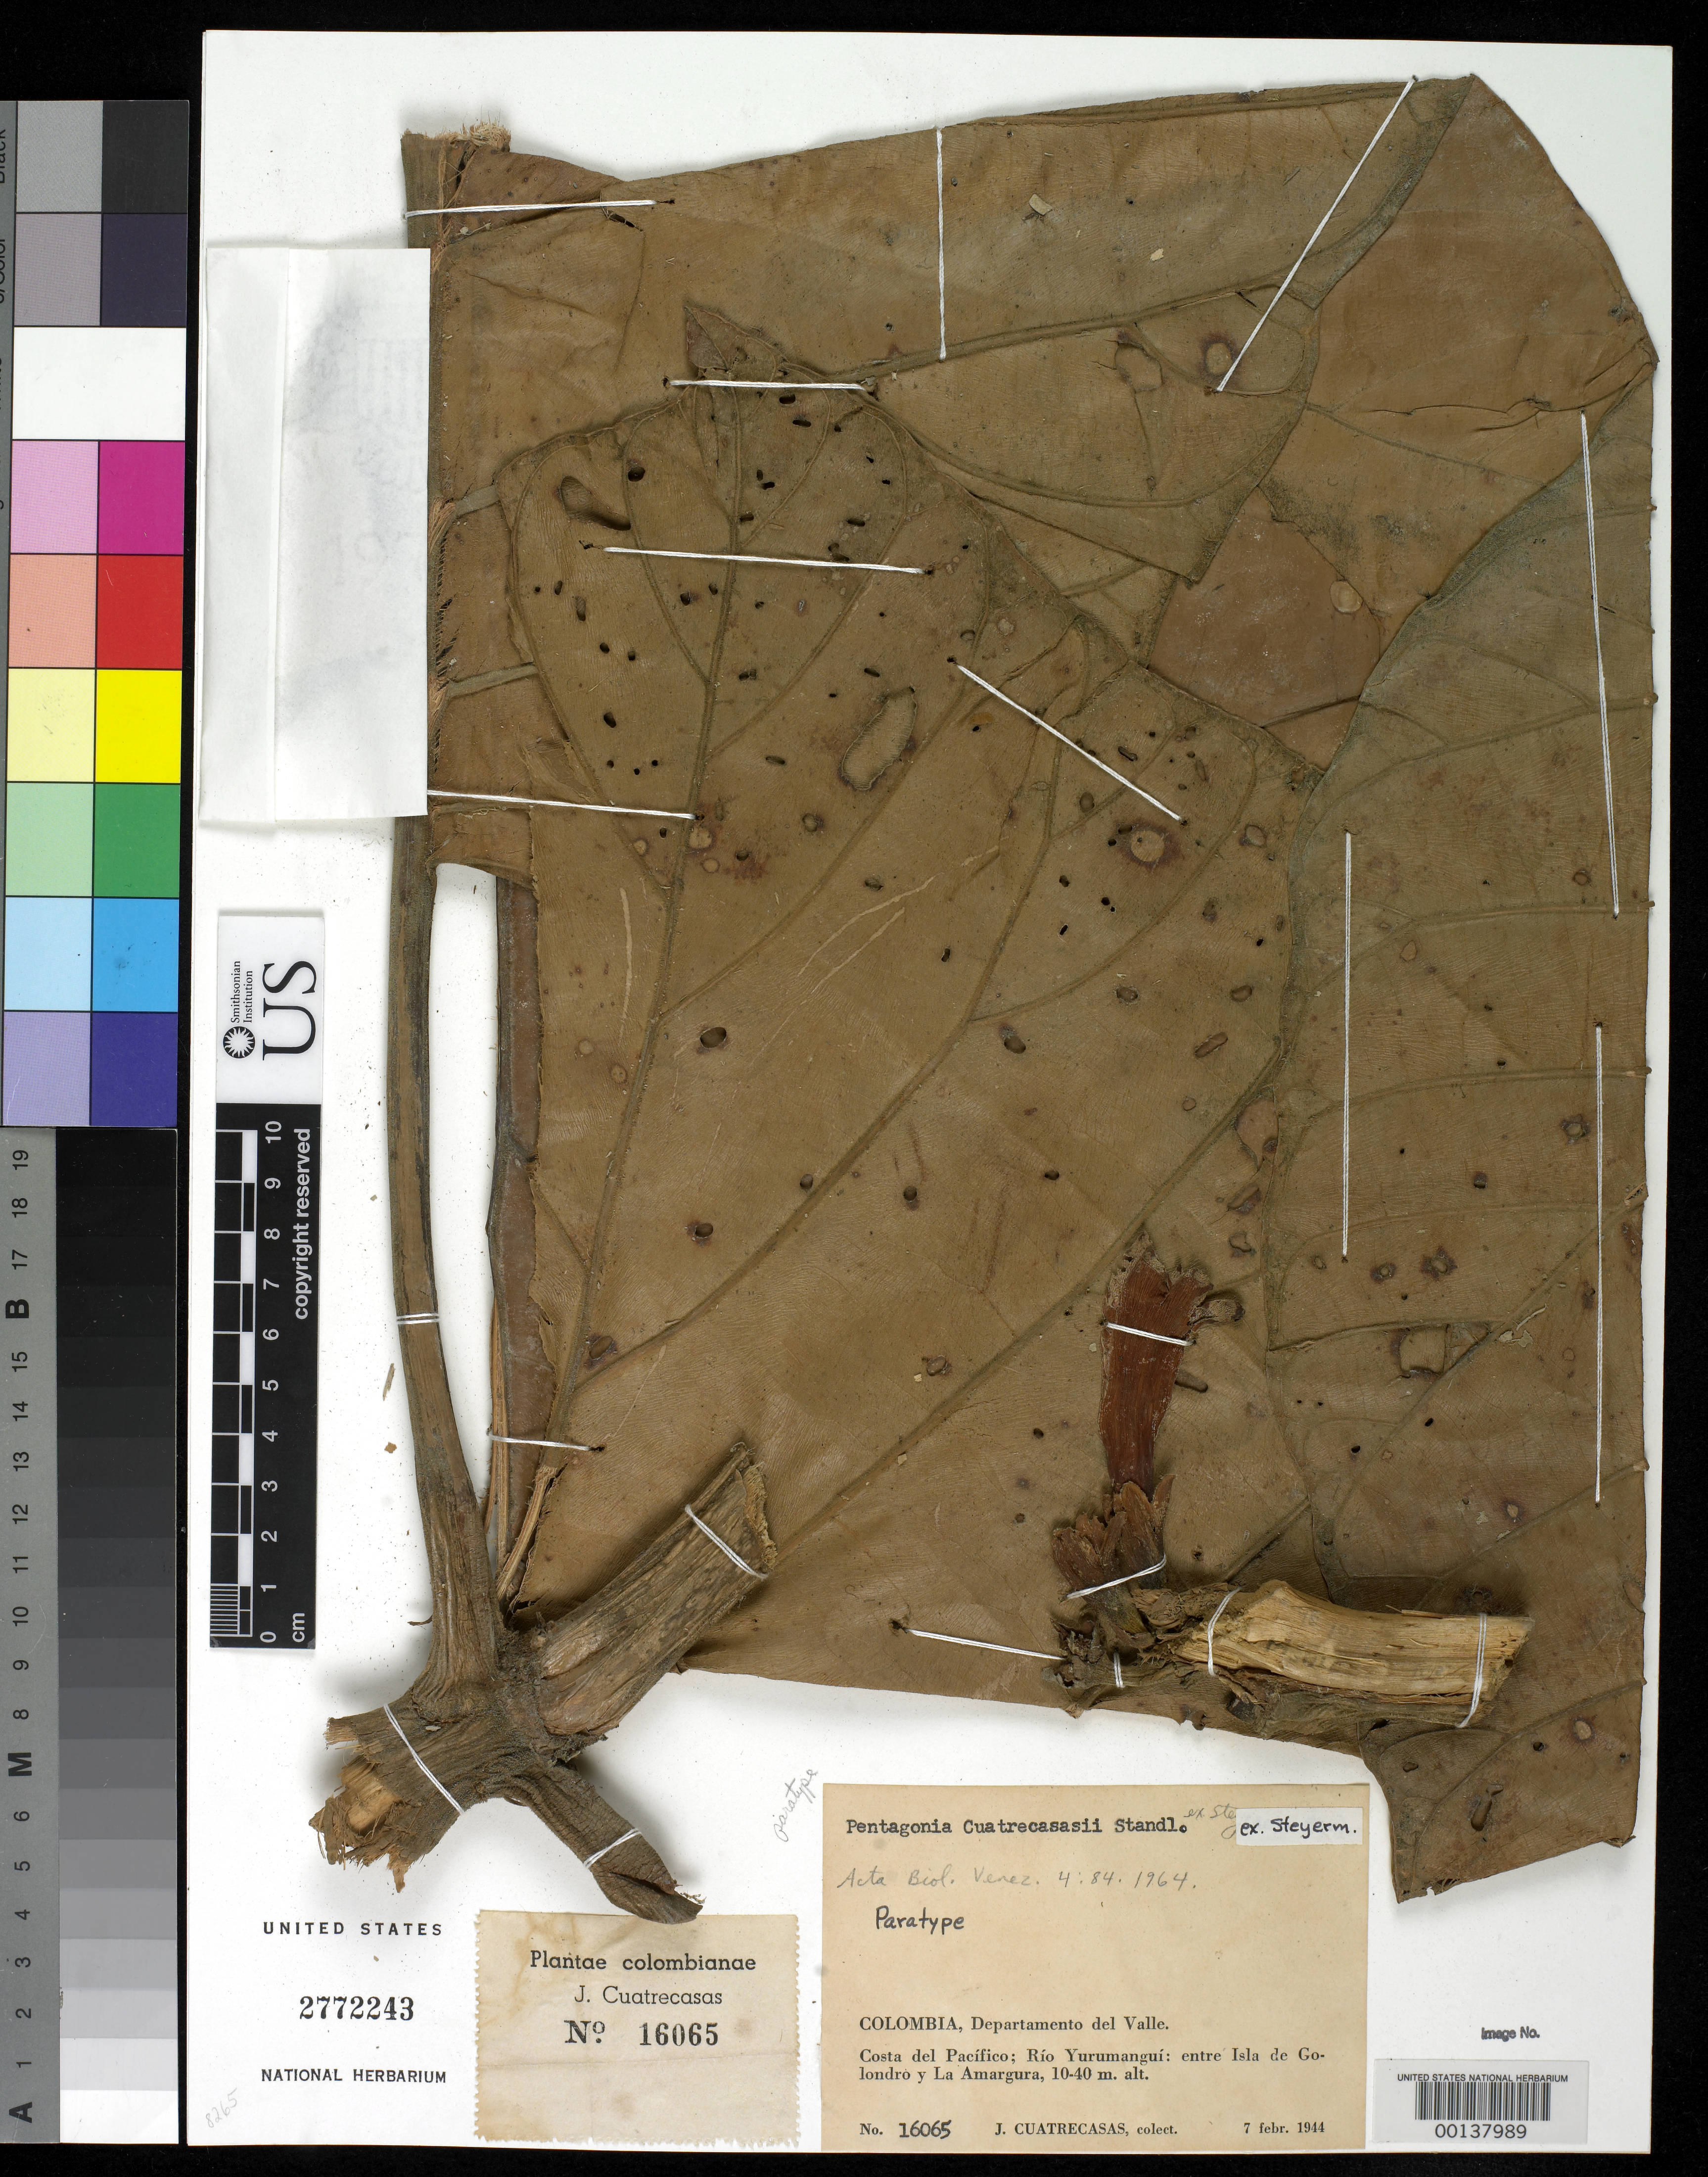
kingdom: Plantae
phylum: Tracheophyta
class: Magnoliopsida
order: Gentianales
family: Rubiaceae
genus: Pentagonia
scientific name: Pentagonia cuatrecasasii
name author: Standl. ex Steyerm.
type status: Paratype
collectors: J. Cuatrecasas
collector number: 16065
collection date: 1944-02-07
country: Colombia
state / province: Valle del Cauca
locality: Departamento del Valle. Costa del Pacífico; Río Yurumanguí: entre Isla de Golondro y La Amargura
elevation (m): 10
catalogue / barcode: US 2772243